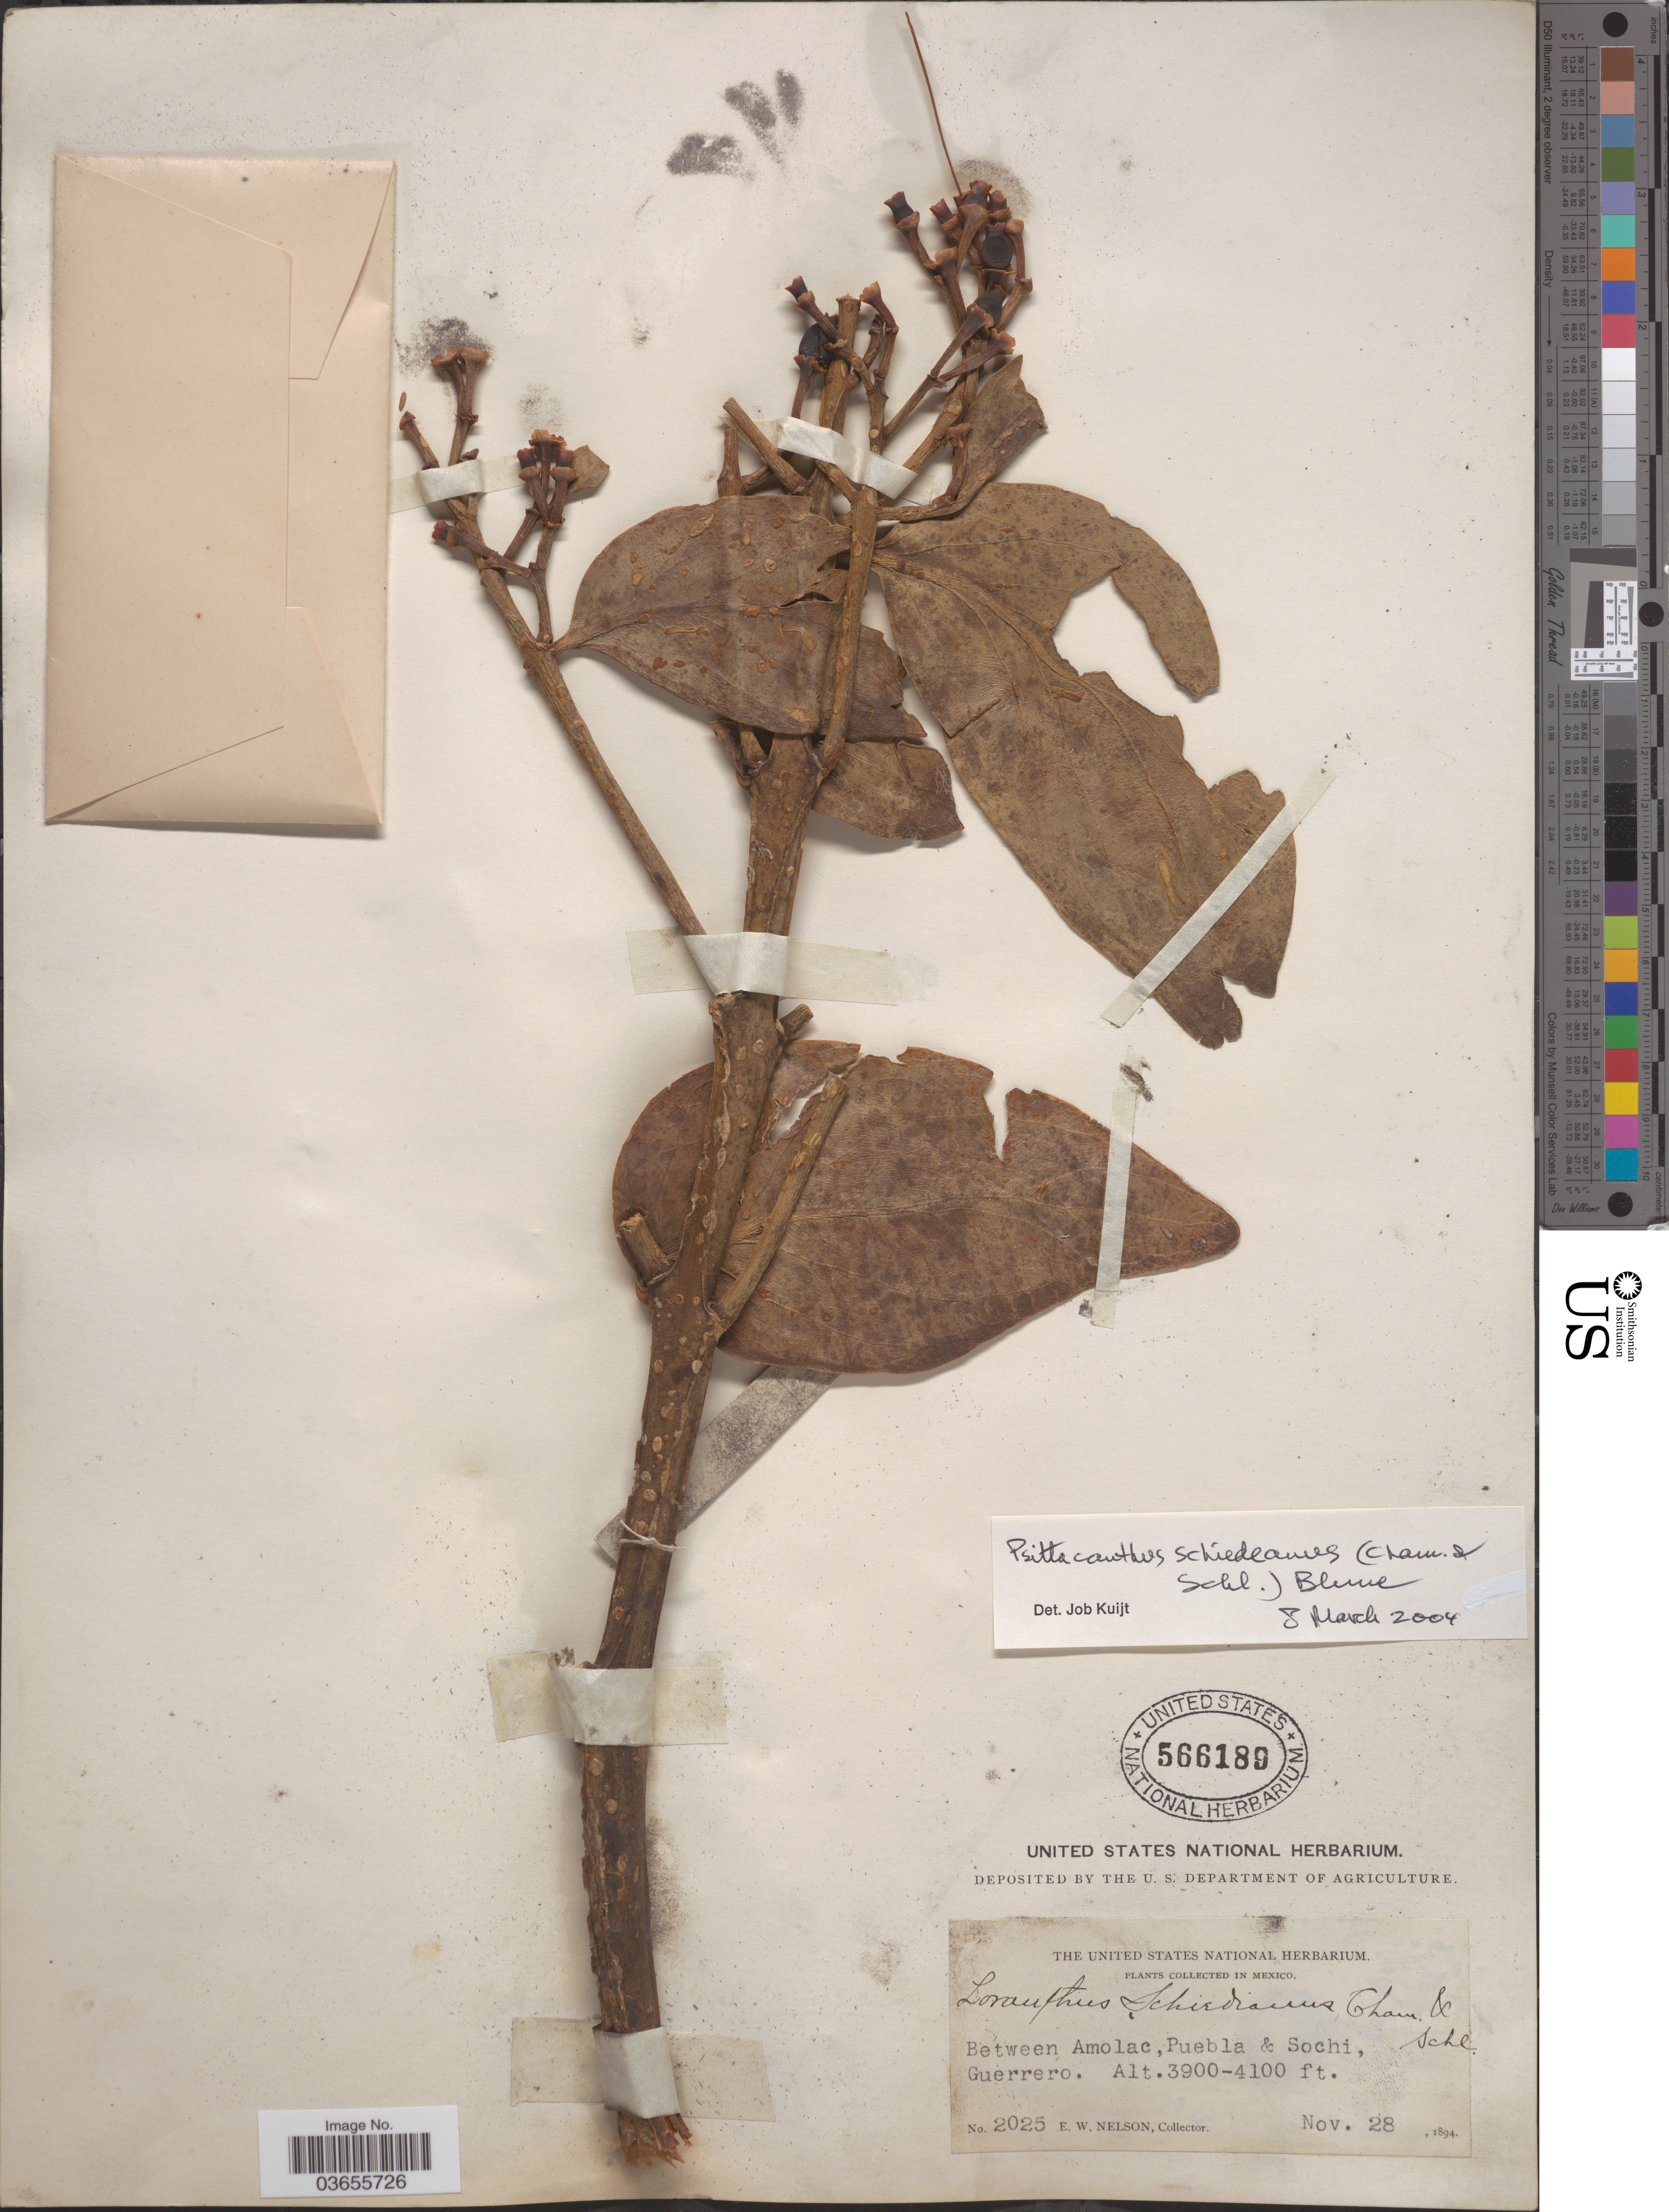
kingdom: Plantae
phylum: Tracheophyta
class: Magnoliopsida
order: Santalales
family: Loranthaceae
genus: Psittacanthus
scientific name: Psittacanthus schiedeanus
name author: (Schltdl. & Cham.) Blume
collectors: E. W. Nelson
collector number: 2025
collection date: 1894-11-28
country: Mexico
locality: Between Amolac, Puebla & Sochi, Guerrero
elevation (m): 1189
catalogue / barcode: US 566189